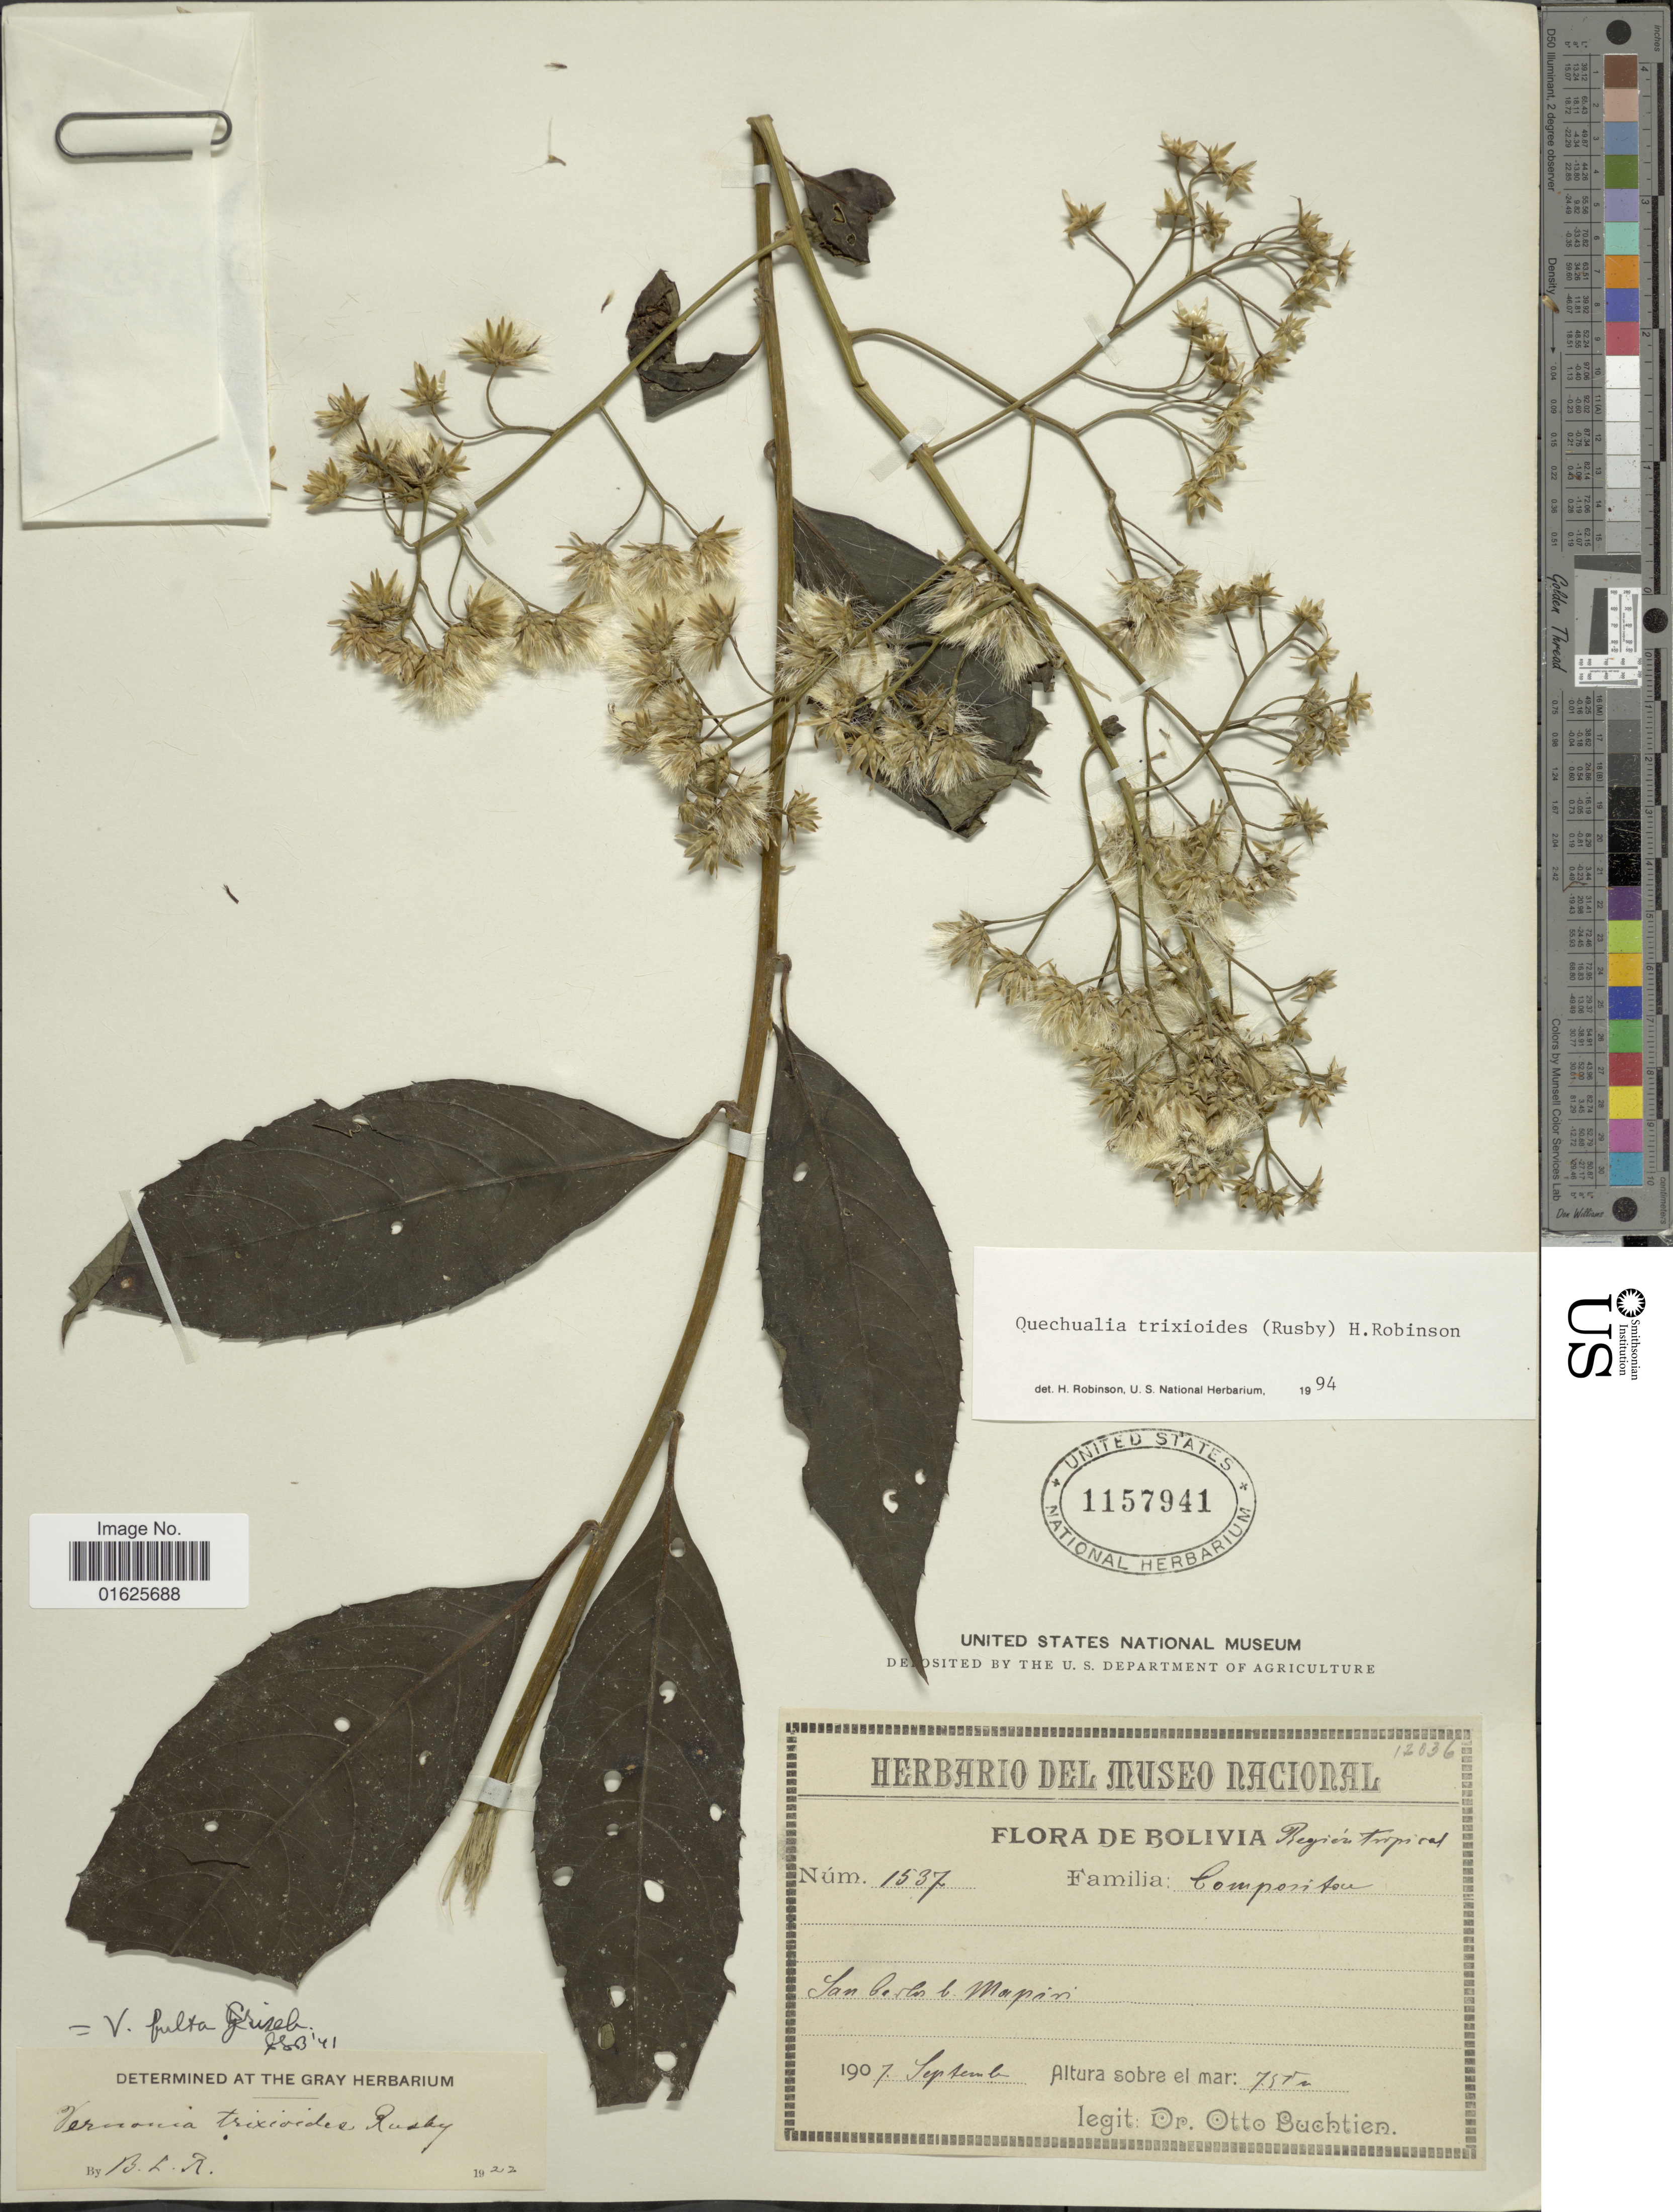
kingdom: Plantae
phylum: Tracheophyta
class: Magnoliopsida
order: Asterales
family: Asteraceae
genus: Quechualia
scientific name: Quechualia trixioides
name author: (Rusby) H. Rob.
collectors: O. Buchtien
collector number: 1537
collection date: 1907-09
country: Bolivia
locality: Region tropical, San Carlos b. Mapiri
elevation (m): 750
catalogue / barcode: US 1157941